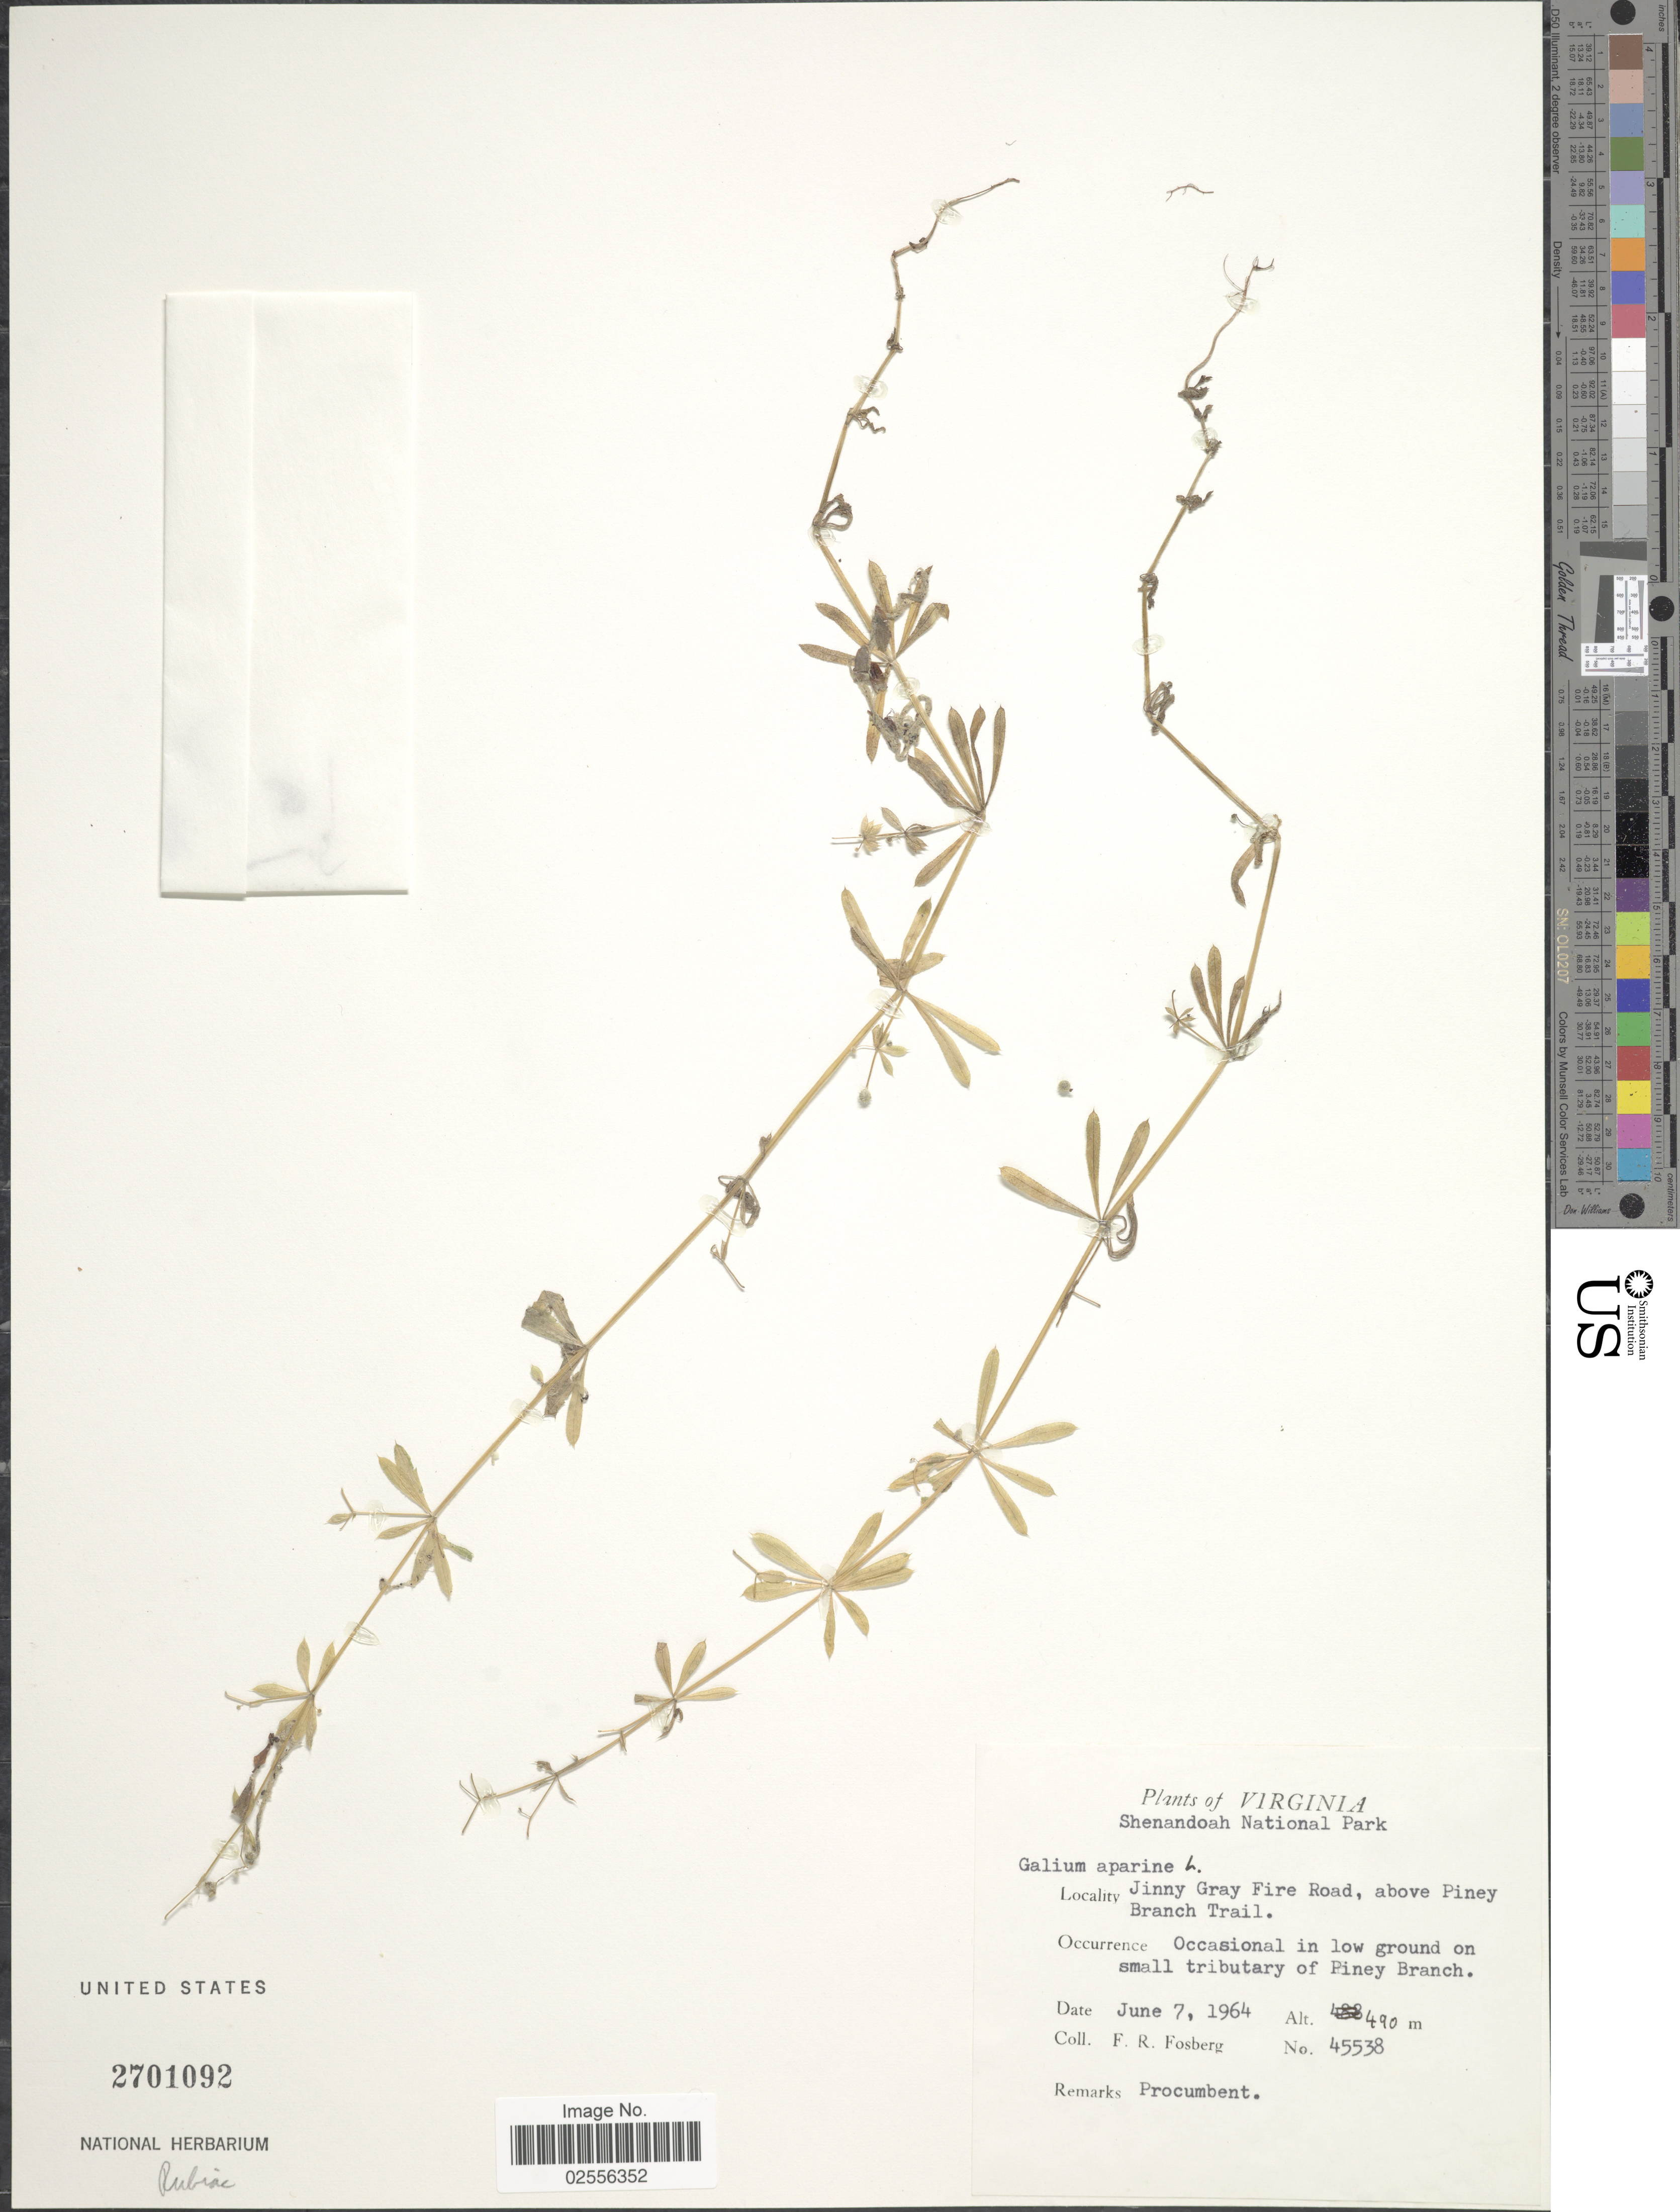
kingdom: Plantae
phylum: Tracheophyta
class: Magnoliopsida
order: Gentianales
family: Rubiaceae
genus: Galium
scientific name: Galium aparine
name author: L.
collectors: F. R. Fosberg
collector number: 45538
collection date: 1964-06-07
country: United States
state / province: Virginia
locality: Shenandoah National Park. Jinny Gray Fire Road, above Piney Branch Trail. On small tributary of Piney Branch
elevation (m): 490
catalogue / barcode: US 2701092